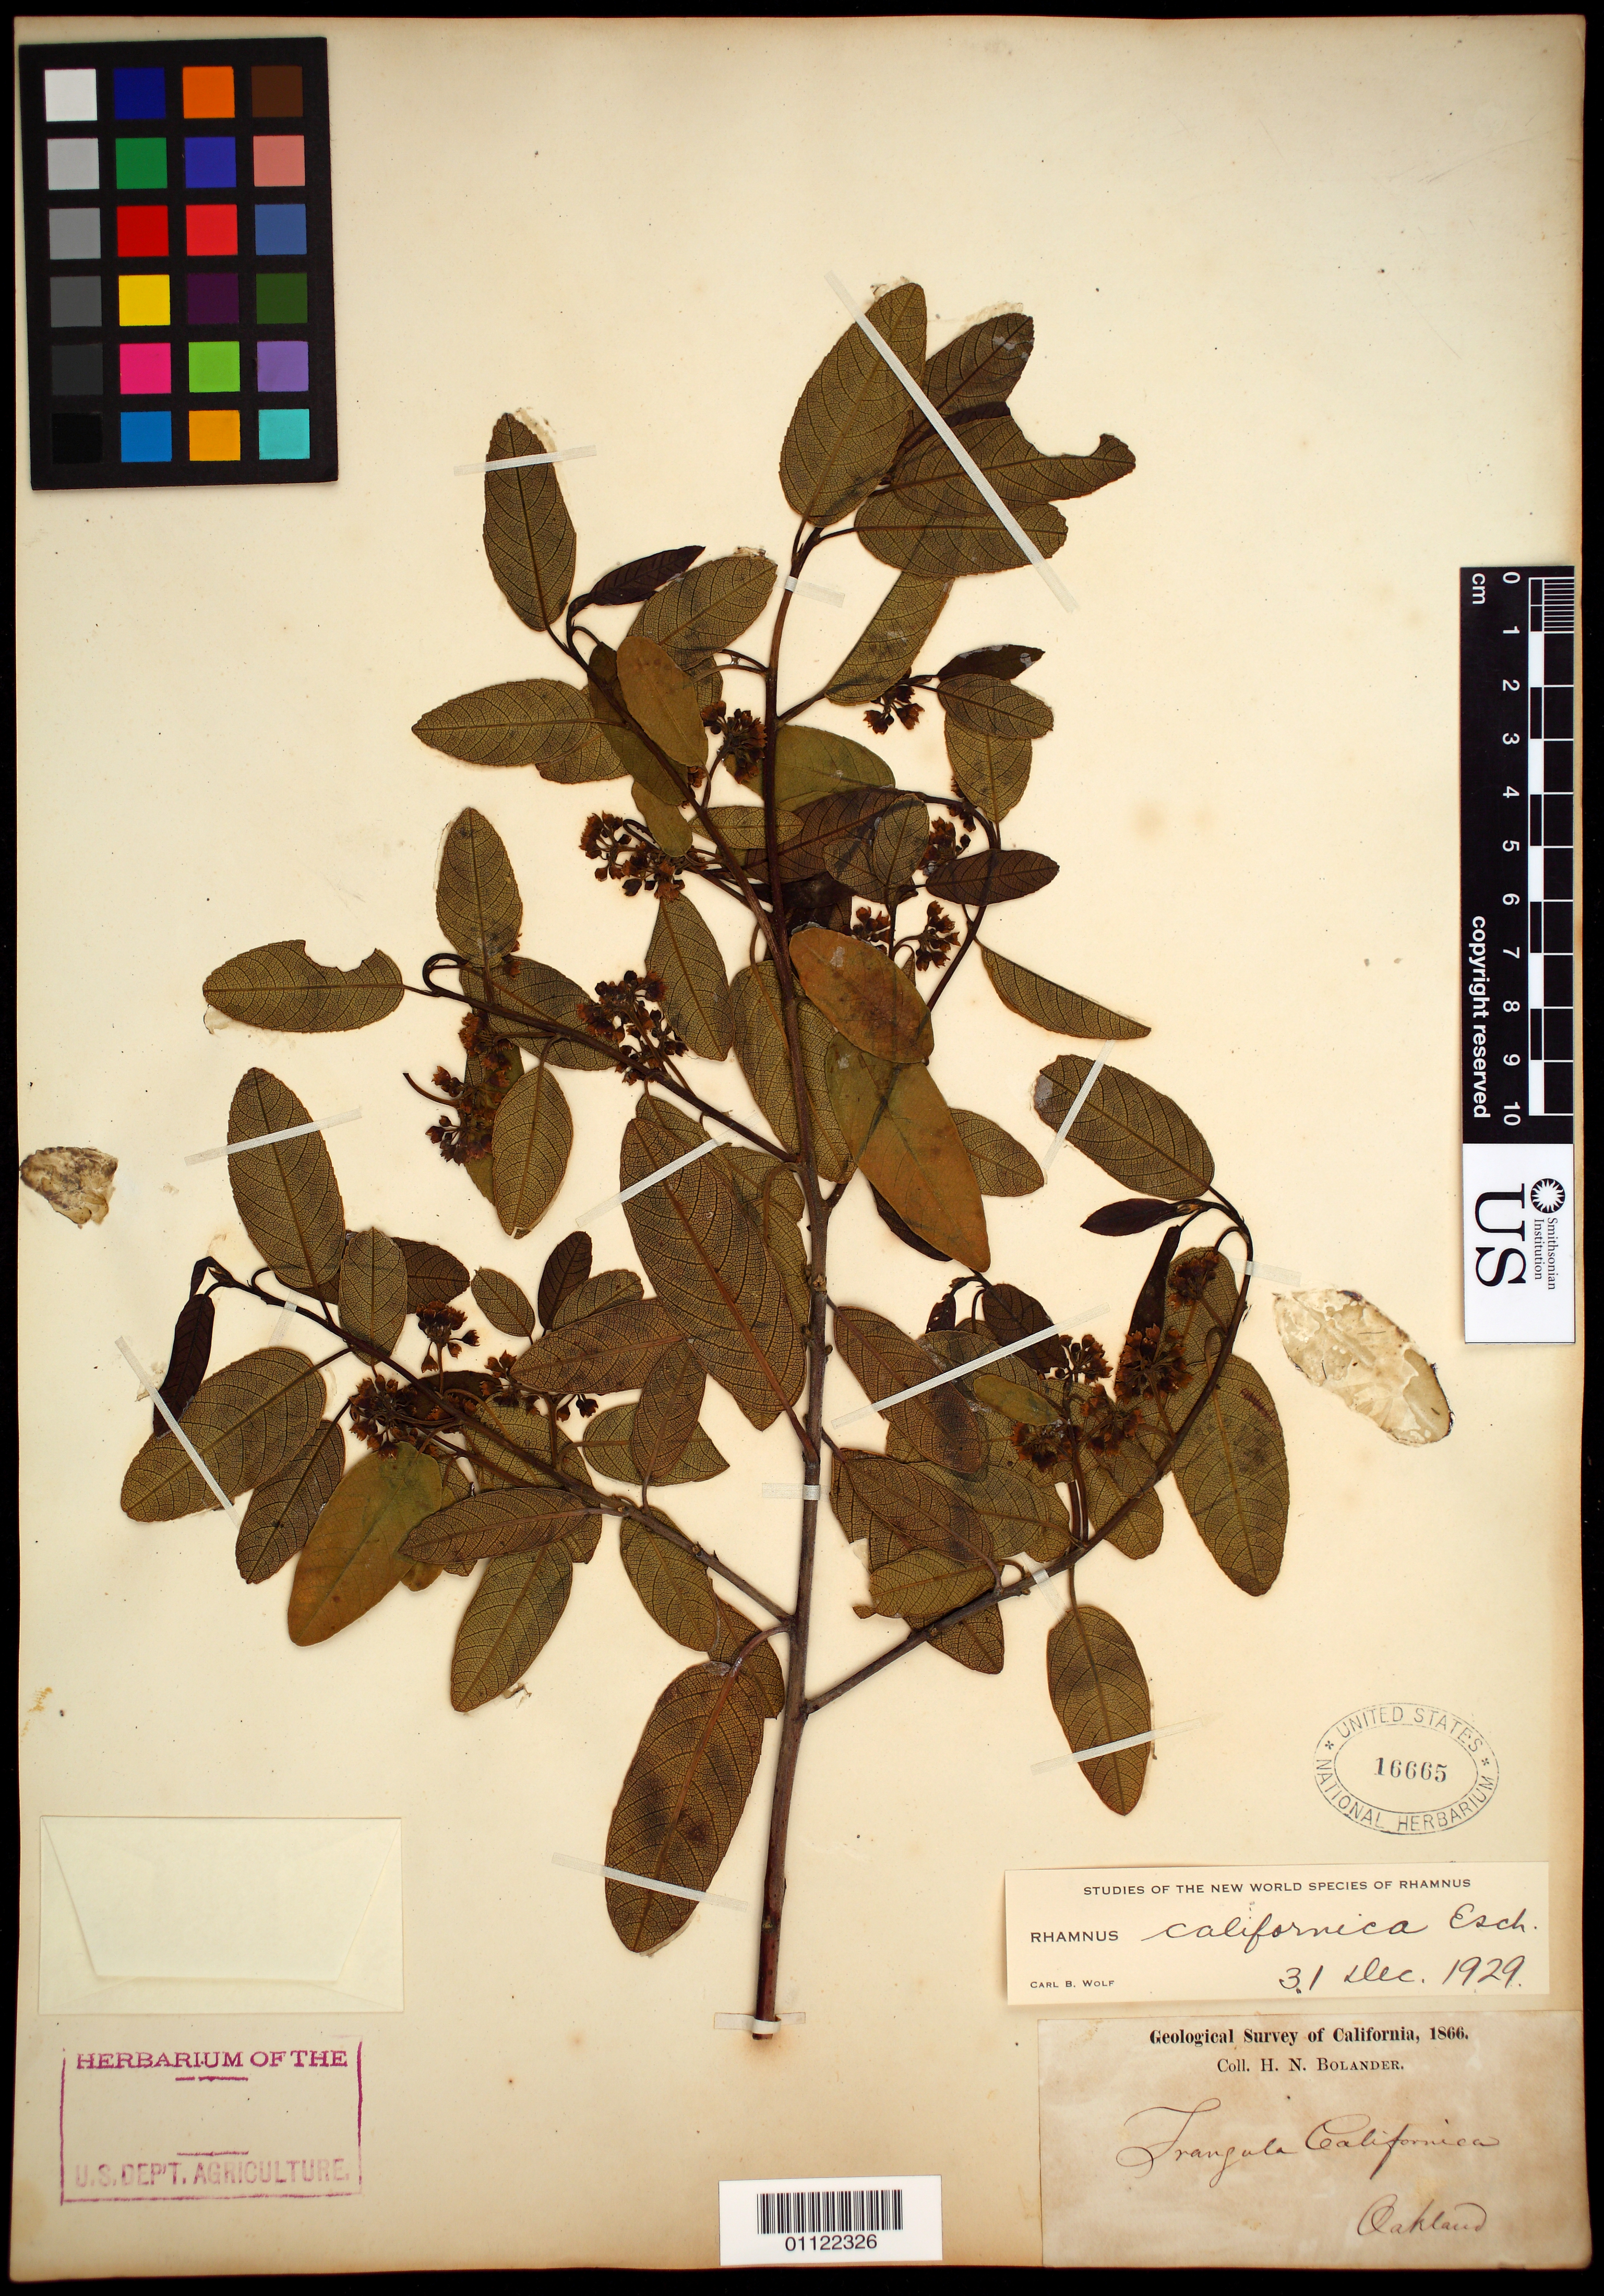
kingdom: Plantae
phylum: Tracheophyta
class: Magnoliopsida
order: Rosales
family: Rhamnaceae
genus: Frangula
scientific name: Frangula californica subsp. californica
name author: (Eschsch.) A. Gray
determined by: Strong, Mark T., (BOT), Smithsonian Institution - National Museum of Natural History (UNITED STATES)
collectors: H. Bolander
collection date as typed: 1866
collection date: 1866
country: United States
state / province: California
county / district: Alameda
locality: Oakland.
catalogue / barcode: US 16665